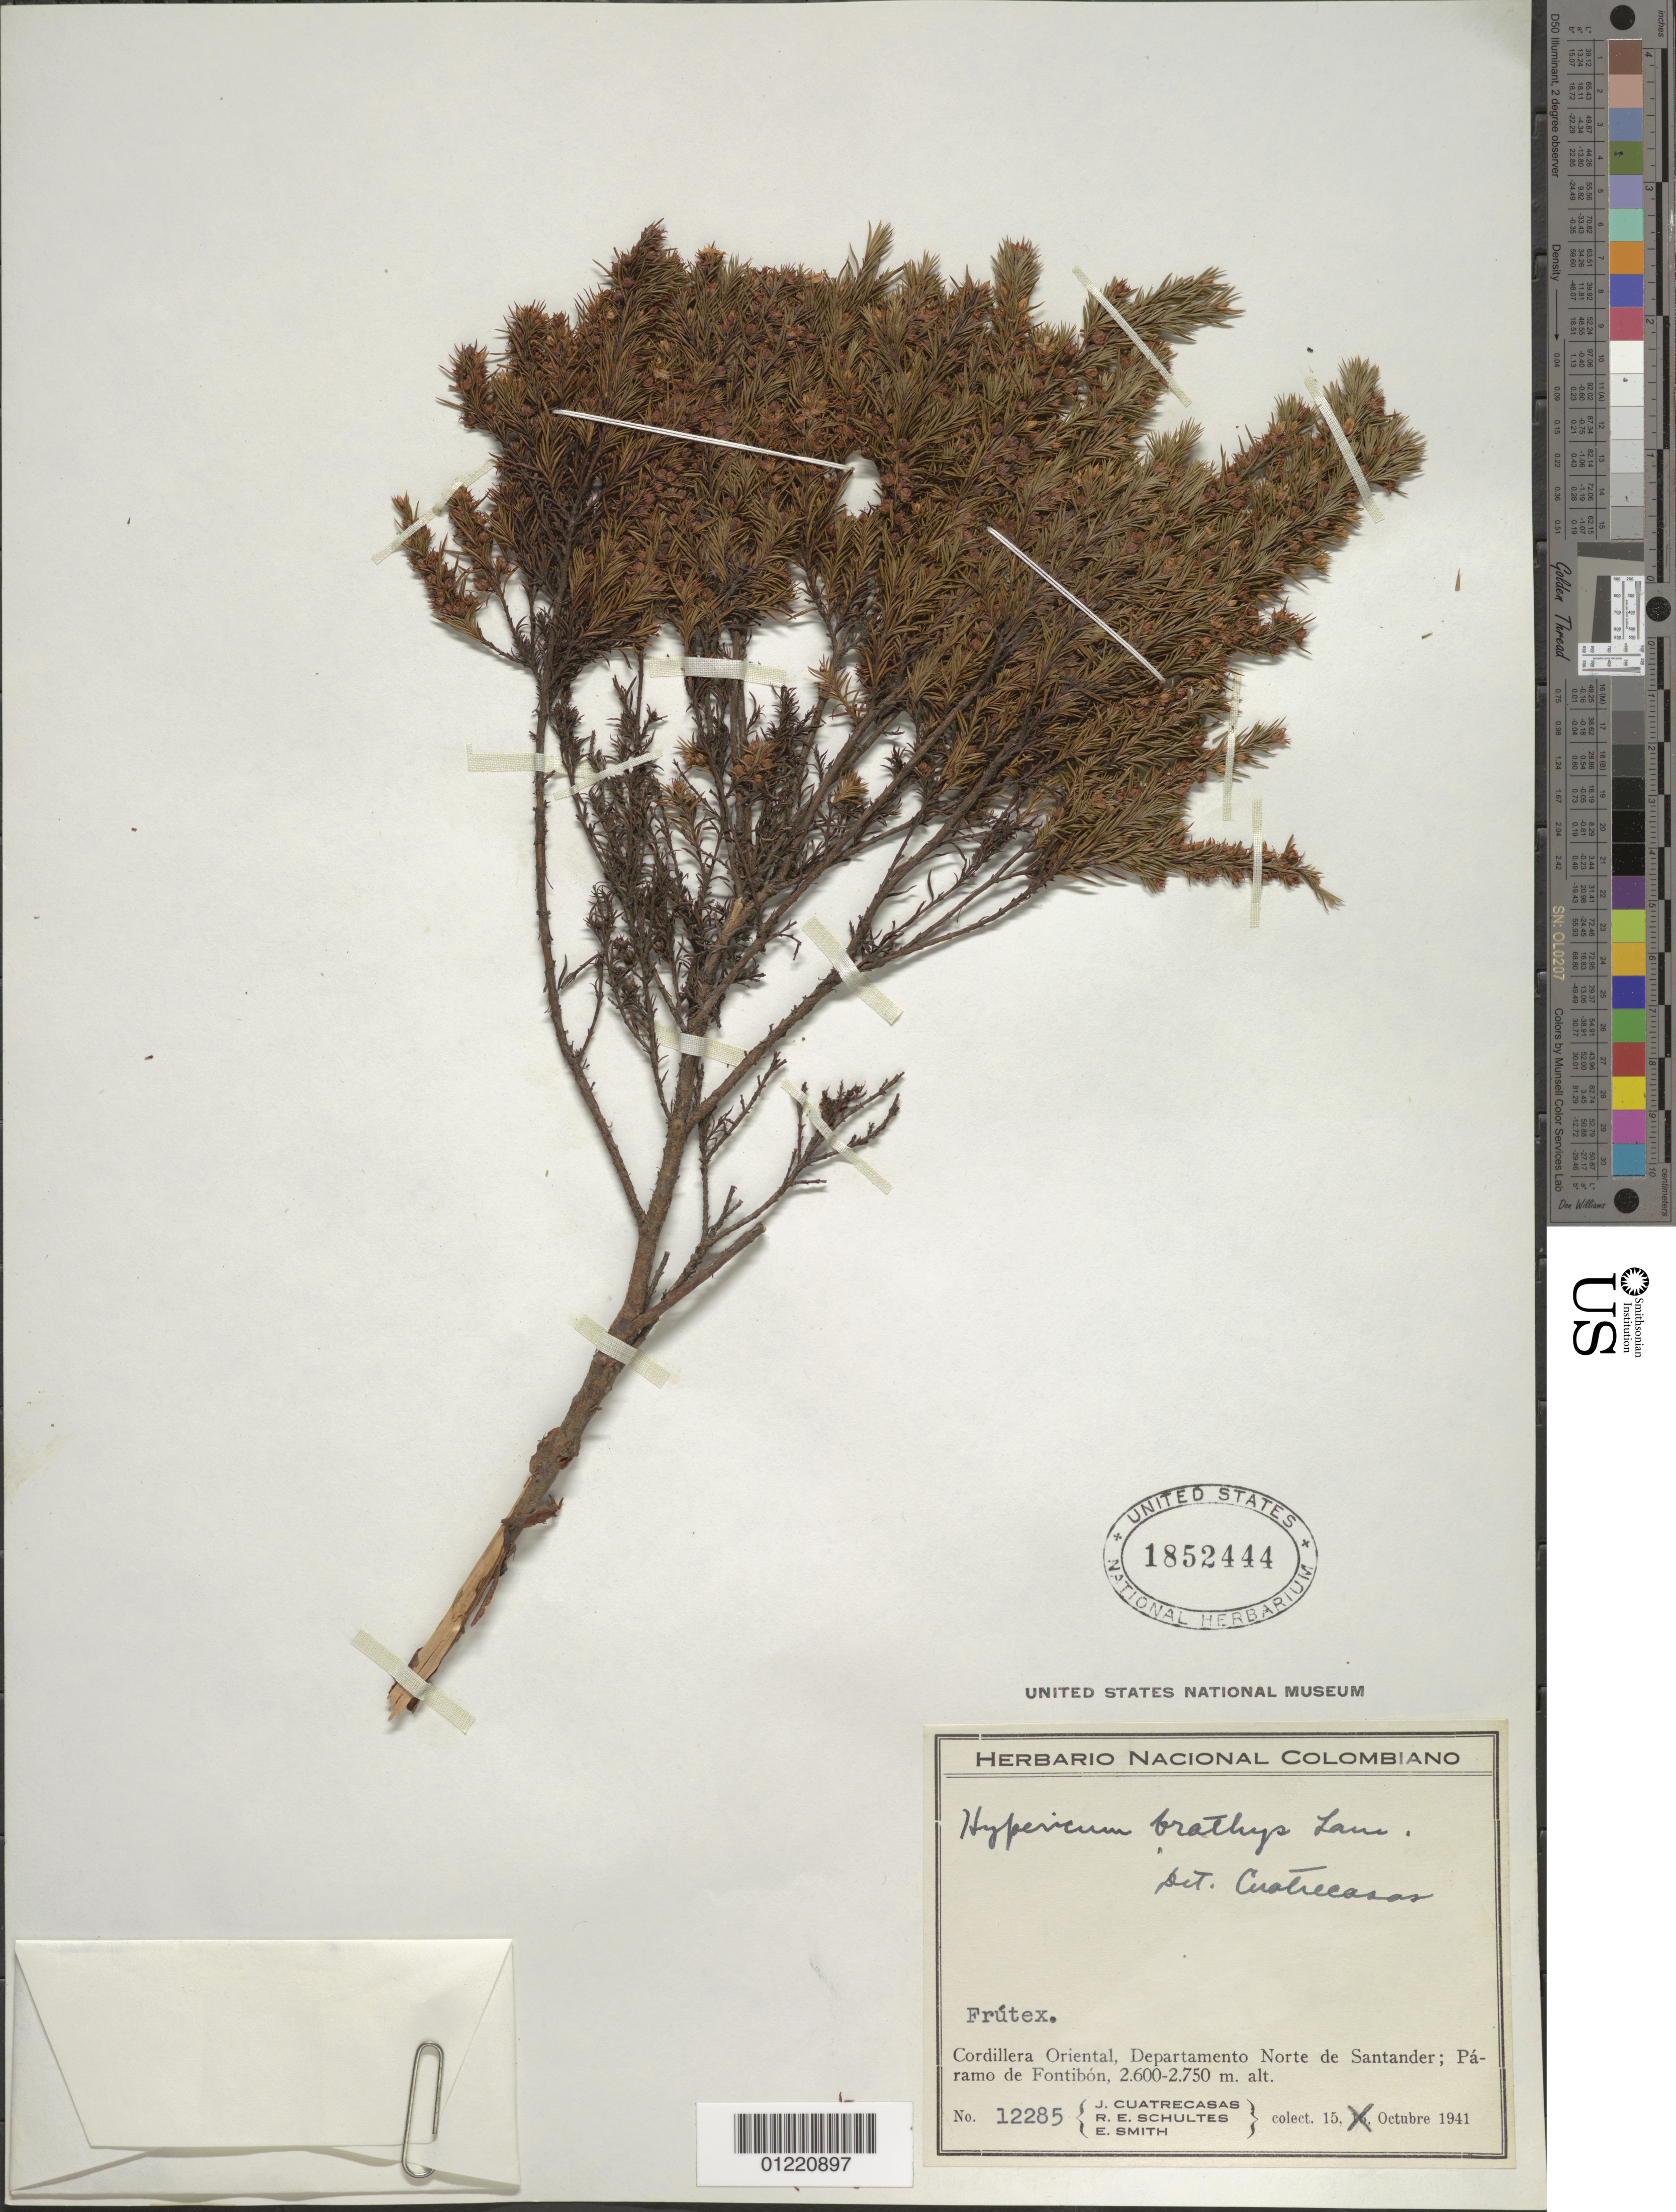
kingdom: Plantae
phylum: Tracheophyta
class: Magnoliopsida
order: Malpighiales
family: Hypericaceae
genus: Hypericum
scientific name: Hypericum juniperinum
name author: Kunth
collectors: J. Cuatrecasas, R. E. Schultes & C. E. Smith Jr.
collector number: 12285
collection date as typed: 15 Oct 1941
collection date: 1941-10-15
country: Colombia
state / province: Norte de Santander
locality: Cordillera Oriental, Paramo de Fontibon.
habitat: paramo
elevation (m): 2600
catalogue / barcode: US 1852444